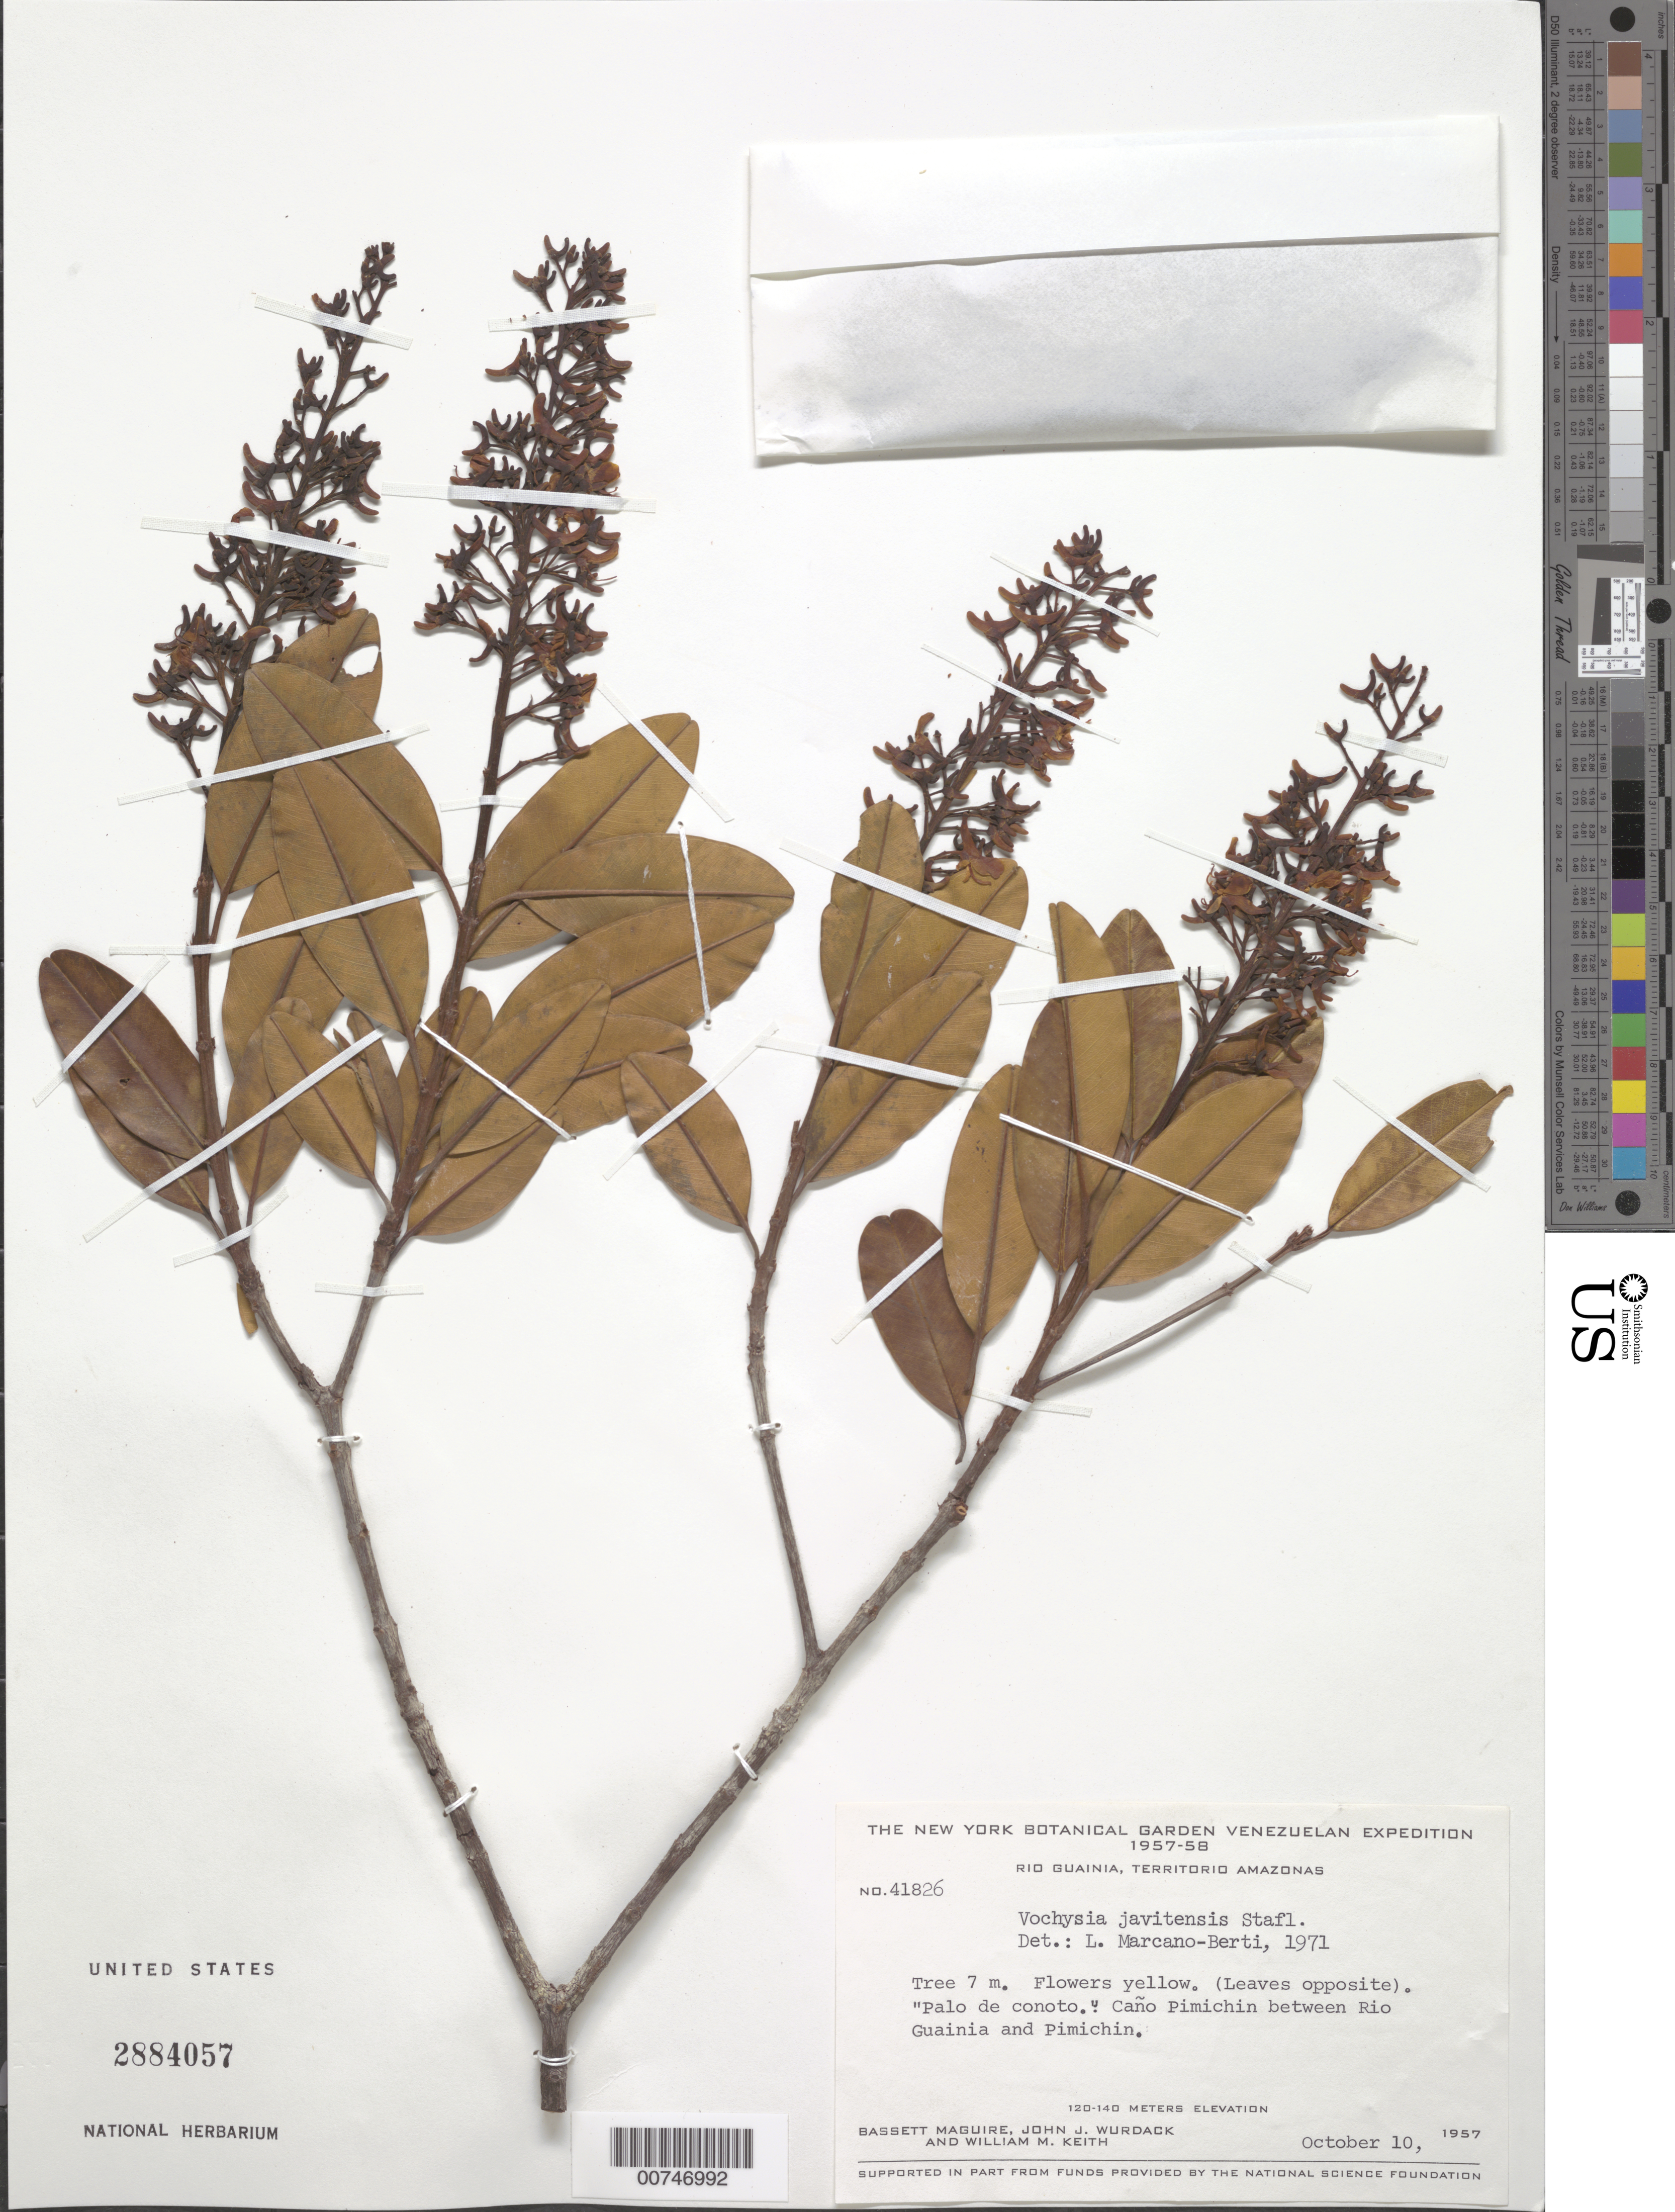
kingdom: Plantae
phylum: Tracheophyta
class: Magnoliopsida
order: Myrtales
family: Vochysiaceae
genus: Vochysia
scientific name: Vochysia javitensis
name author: Stafleu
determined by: Marcano-Berti, L.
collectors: B. Maguire, J. J. Wurdack & W. Keith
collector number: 41826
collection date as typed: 10-Oct-57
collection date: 1957-10-10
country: Venezuela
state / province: Amazonas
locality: Río Guainía, Caño Pimichin, between Río Guaninía and Pimichin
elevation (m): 120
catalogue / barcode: US 2884057